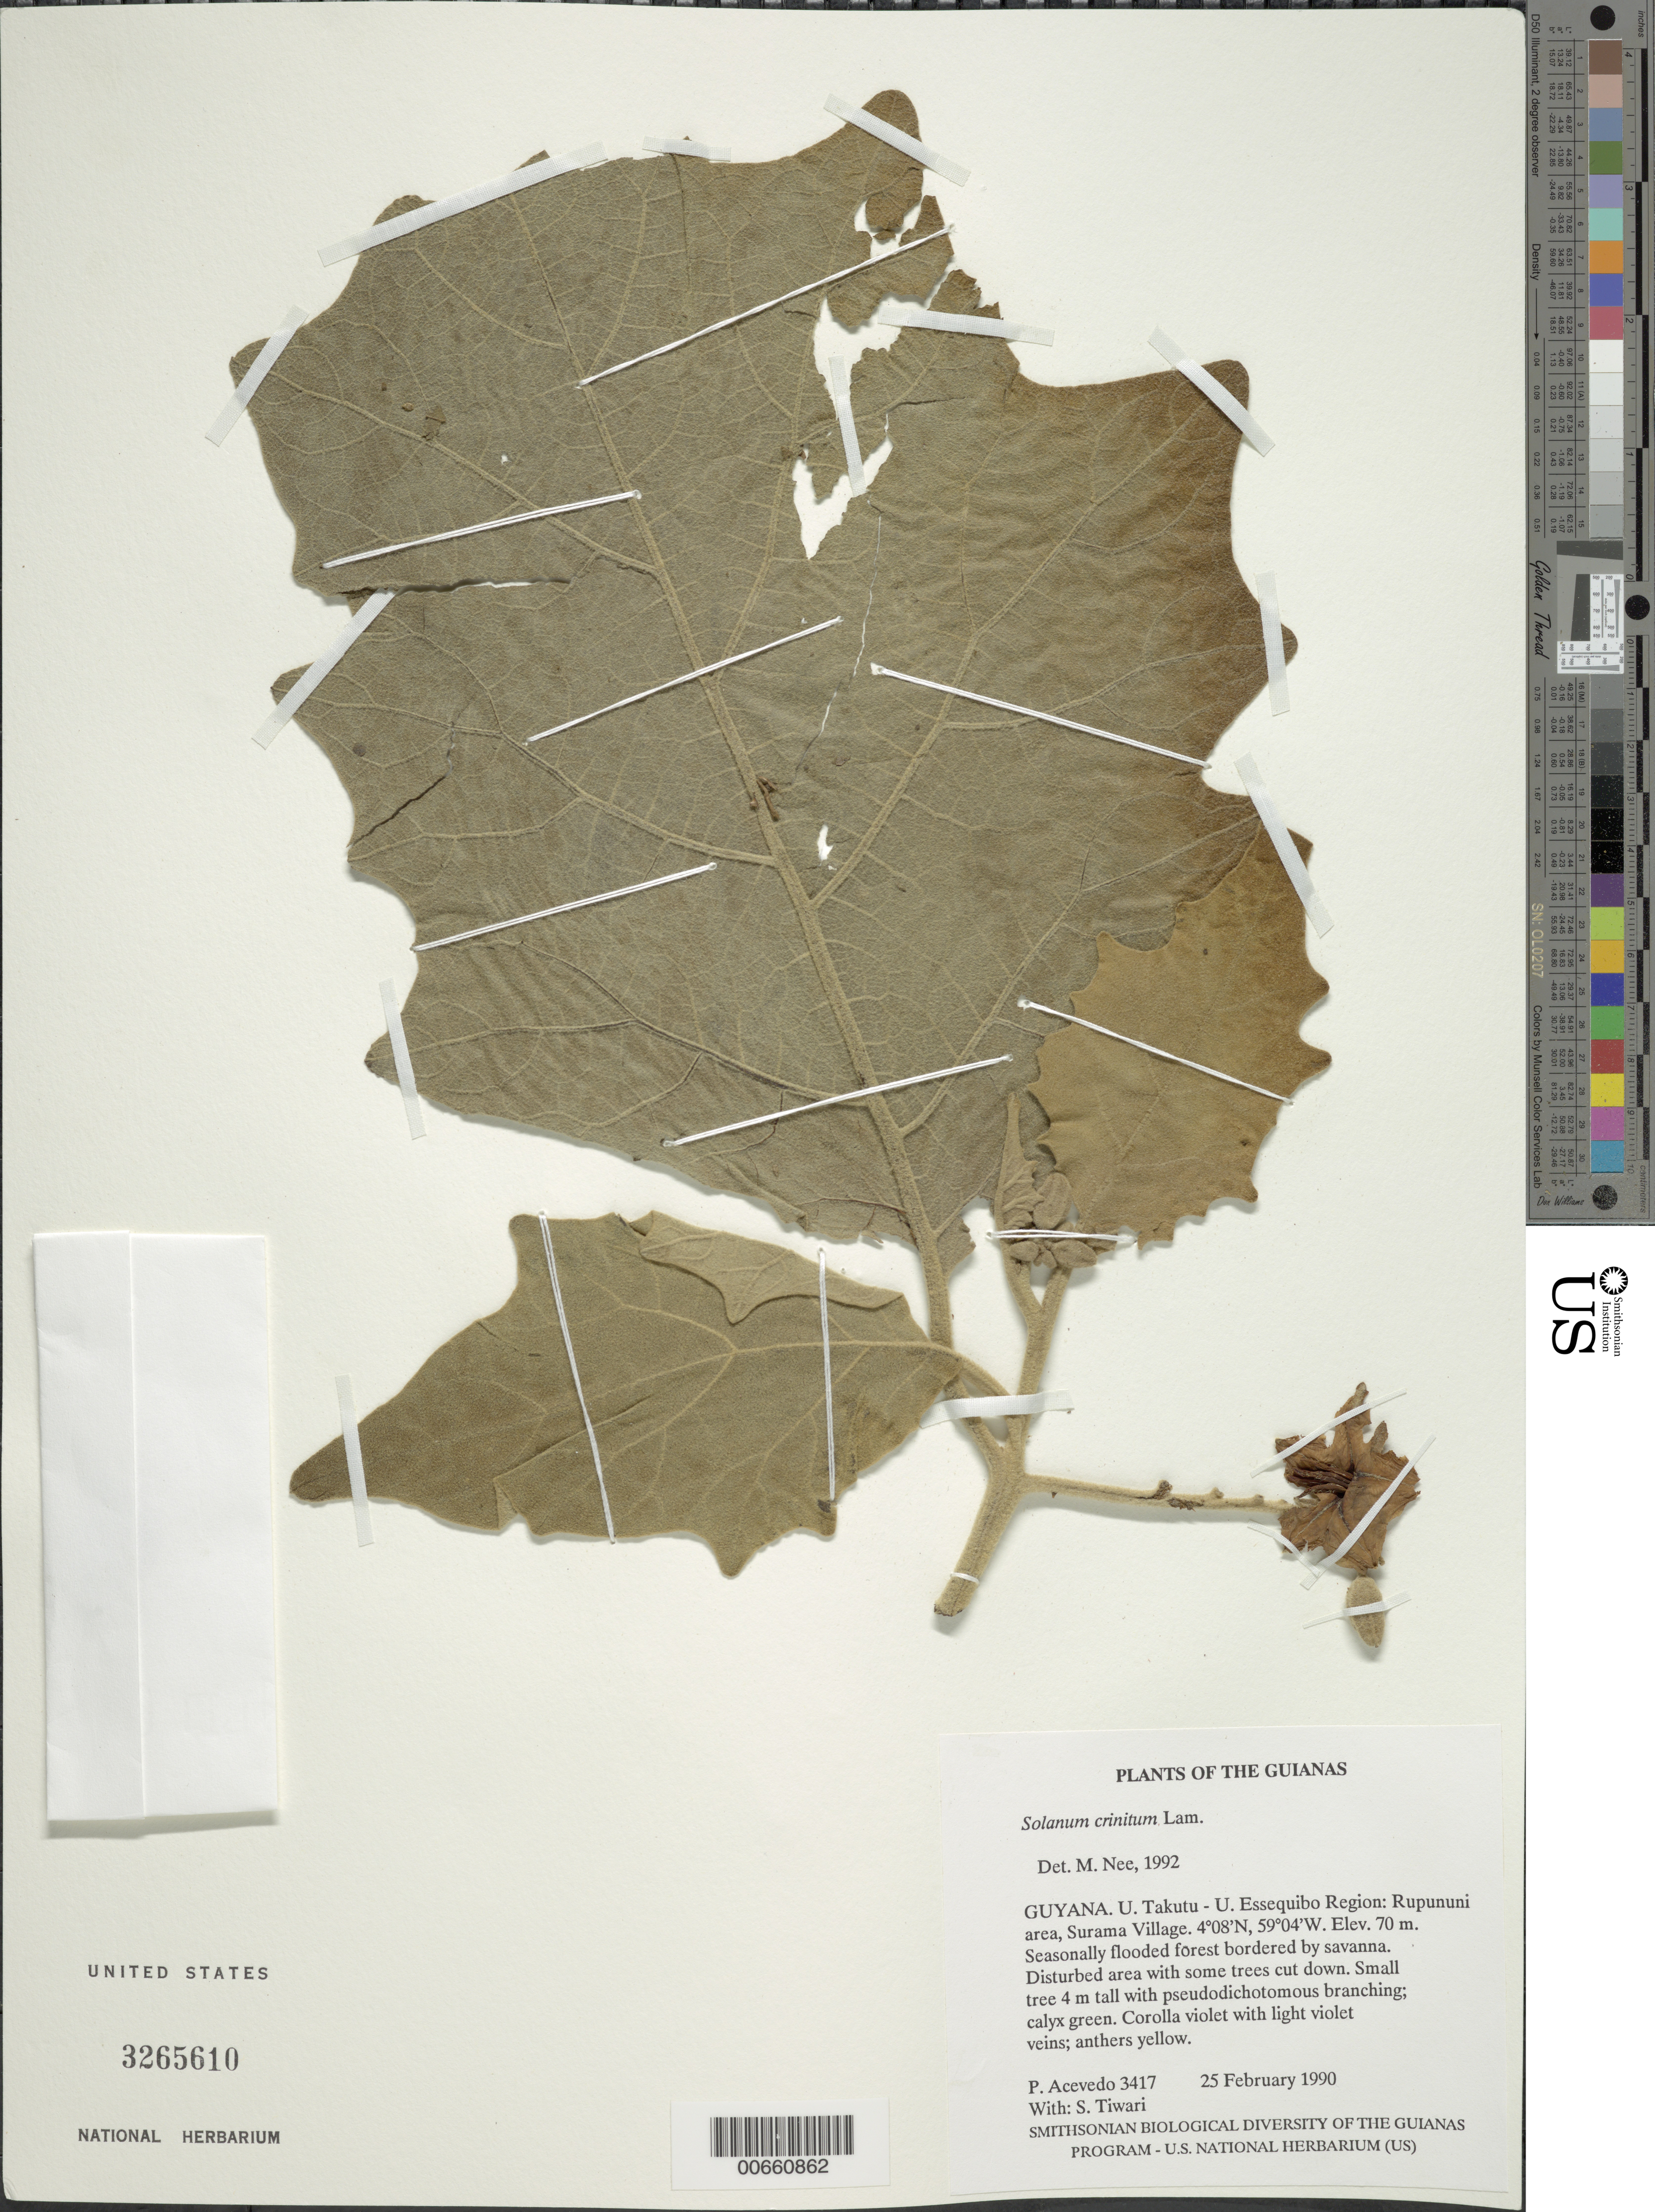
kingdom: Plantae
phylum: Tracheophyta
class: Magnoliopsida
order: Solanales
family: Solanaceae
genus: Solanum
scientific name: Solanum crinitum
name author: Lam.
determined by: Nee, Michael H.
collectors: P. Acevedo-Rodr. & S. Tiwari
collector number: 3417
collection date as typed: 2 Feb 1990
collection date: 1990-02-02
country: Guyana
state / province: U. Takutu-U. Essequibo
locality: Rupununi area.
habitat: Seasonally flooded forest bordered by savanna. Disturbed area with some trees cut down.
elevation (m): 70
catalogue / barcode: US 3265610